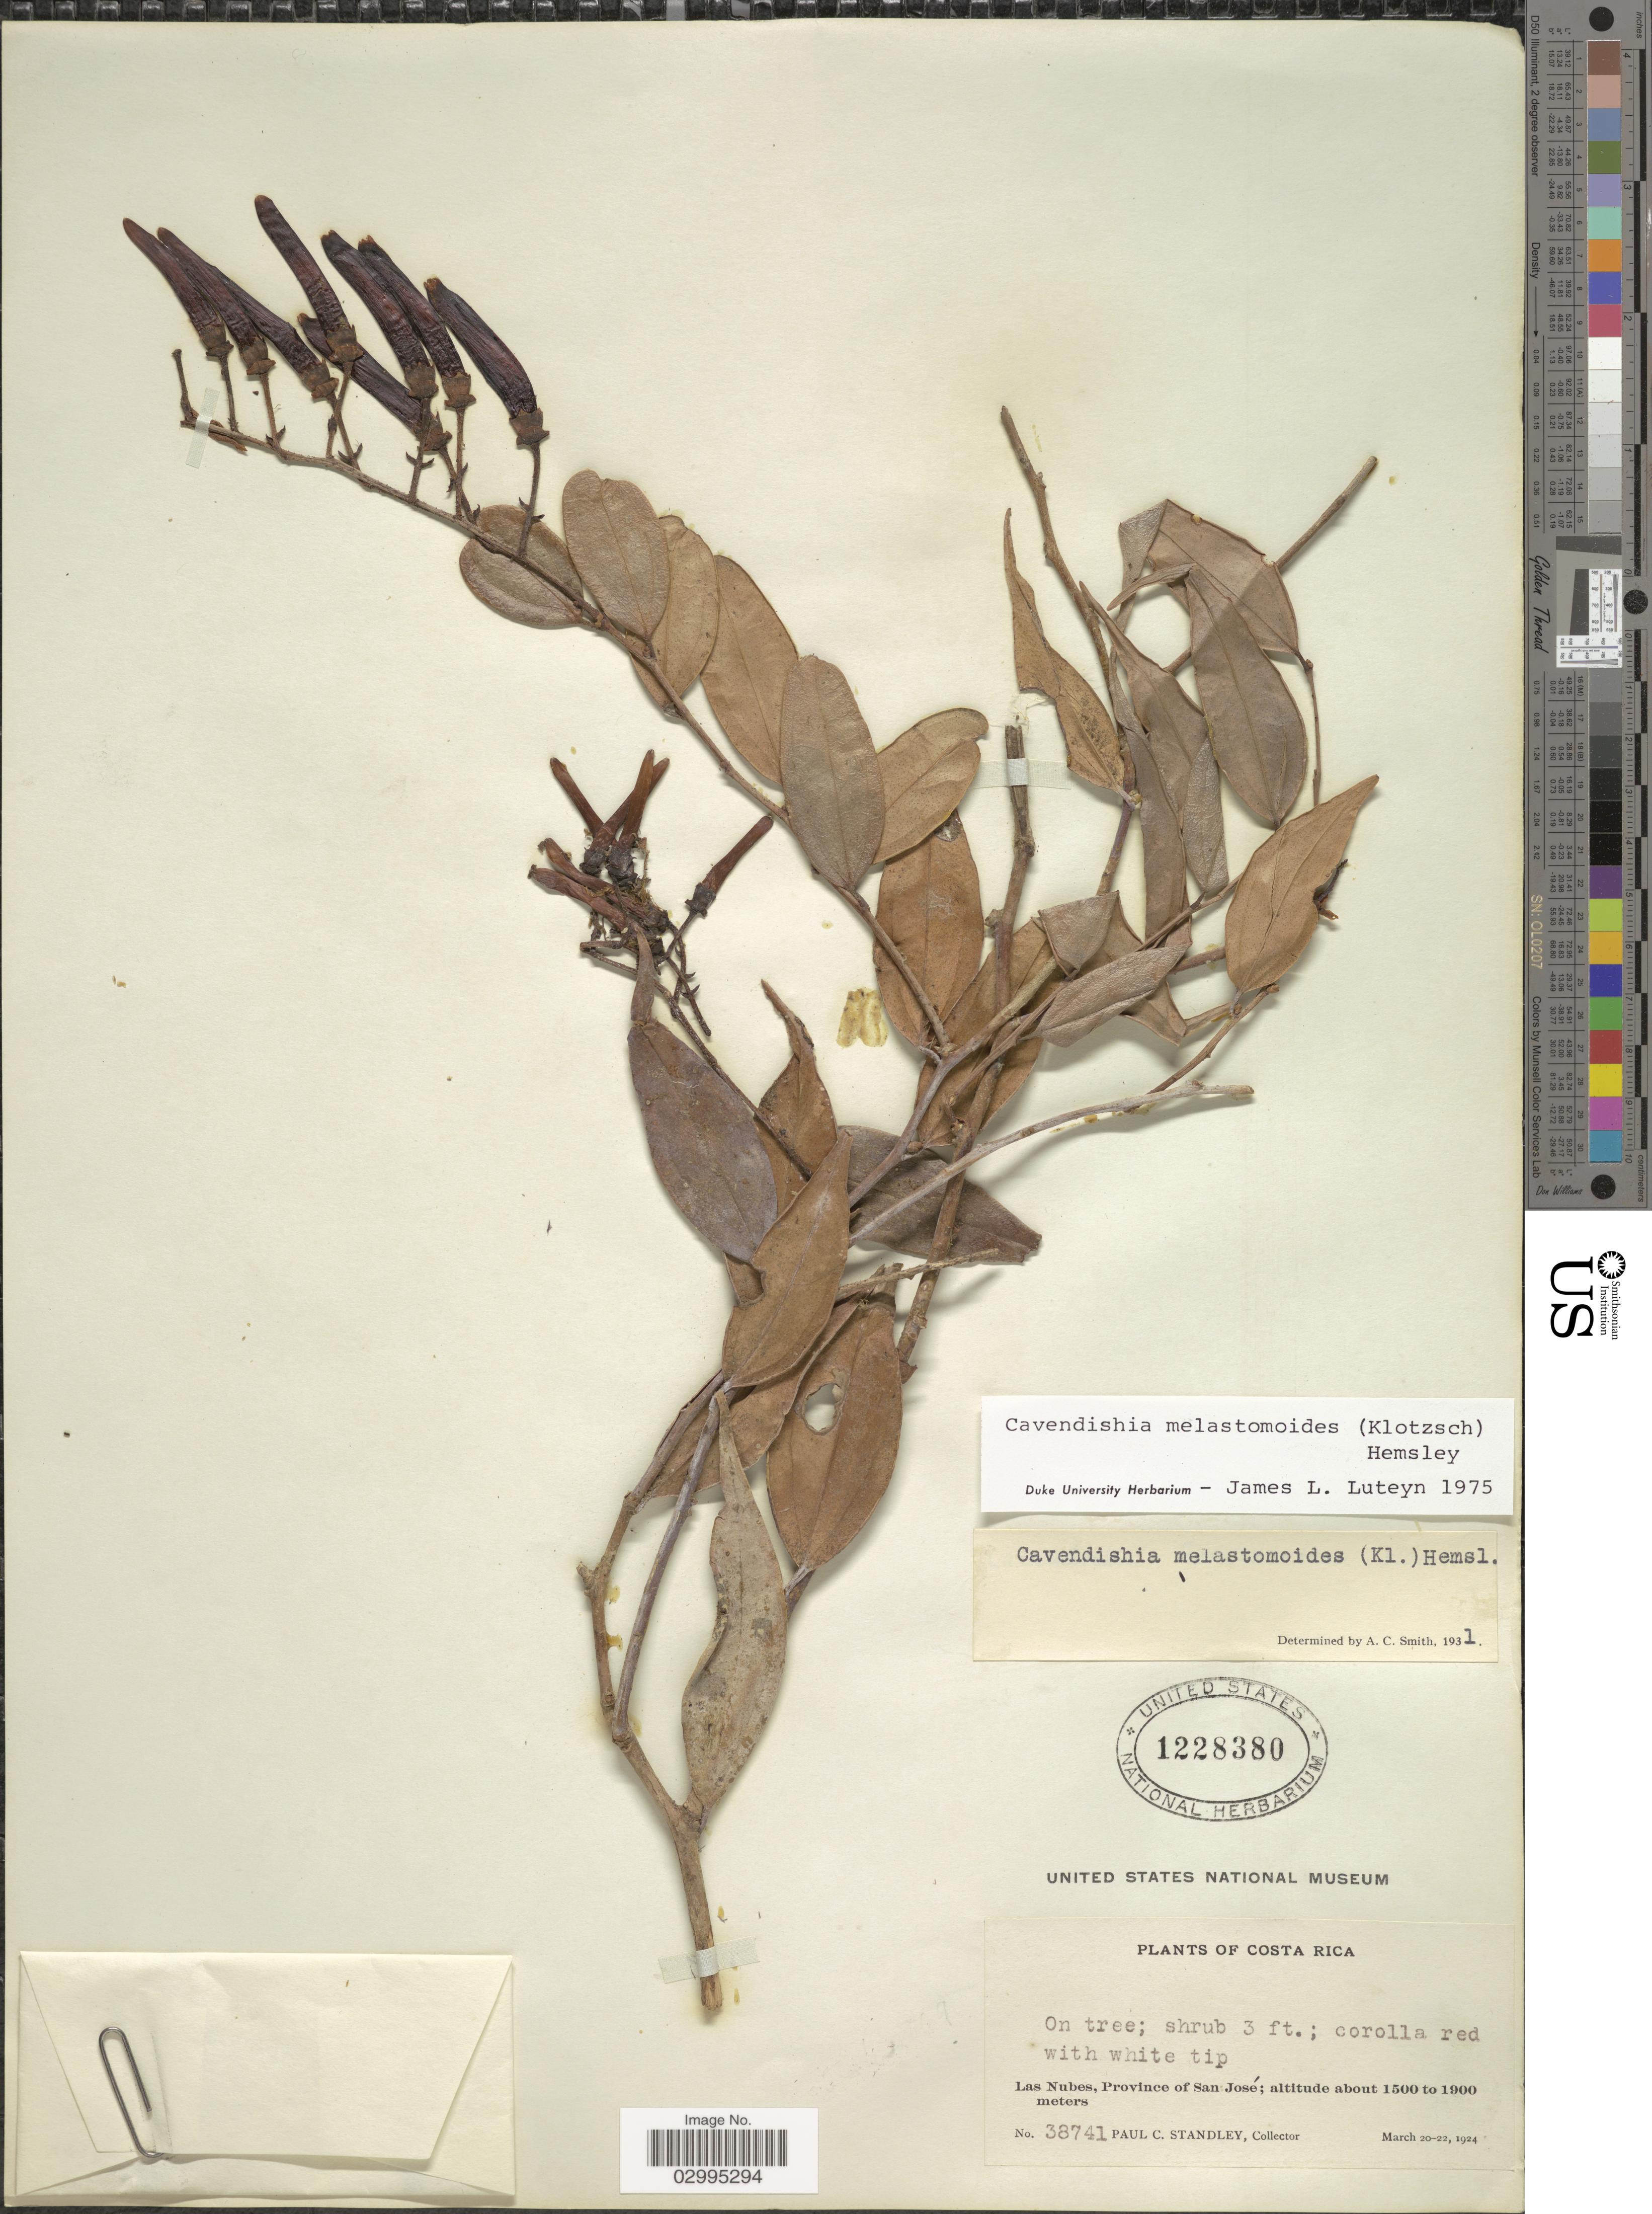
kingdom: Plantae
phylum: Tracheophyta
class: Magnoliopsida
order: Ericales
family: Ericaceae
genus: Cavendishia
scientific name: Cavendishia melastomoides var. melastomoides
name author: (Klotzsch) Hemsl.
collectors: P. C. Standley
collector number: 38741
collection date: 1924-03-20/1924-03-22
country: Costa Rica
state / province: San José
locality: Las Nubes.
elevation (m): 1500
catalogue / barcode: US 1228380